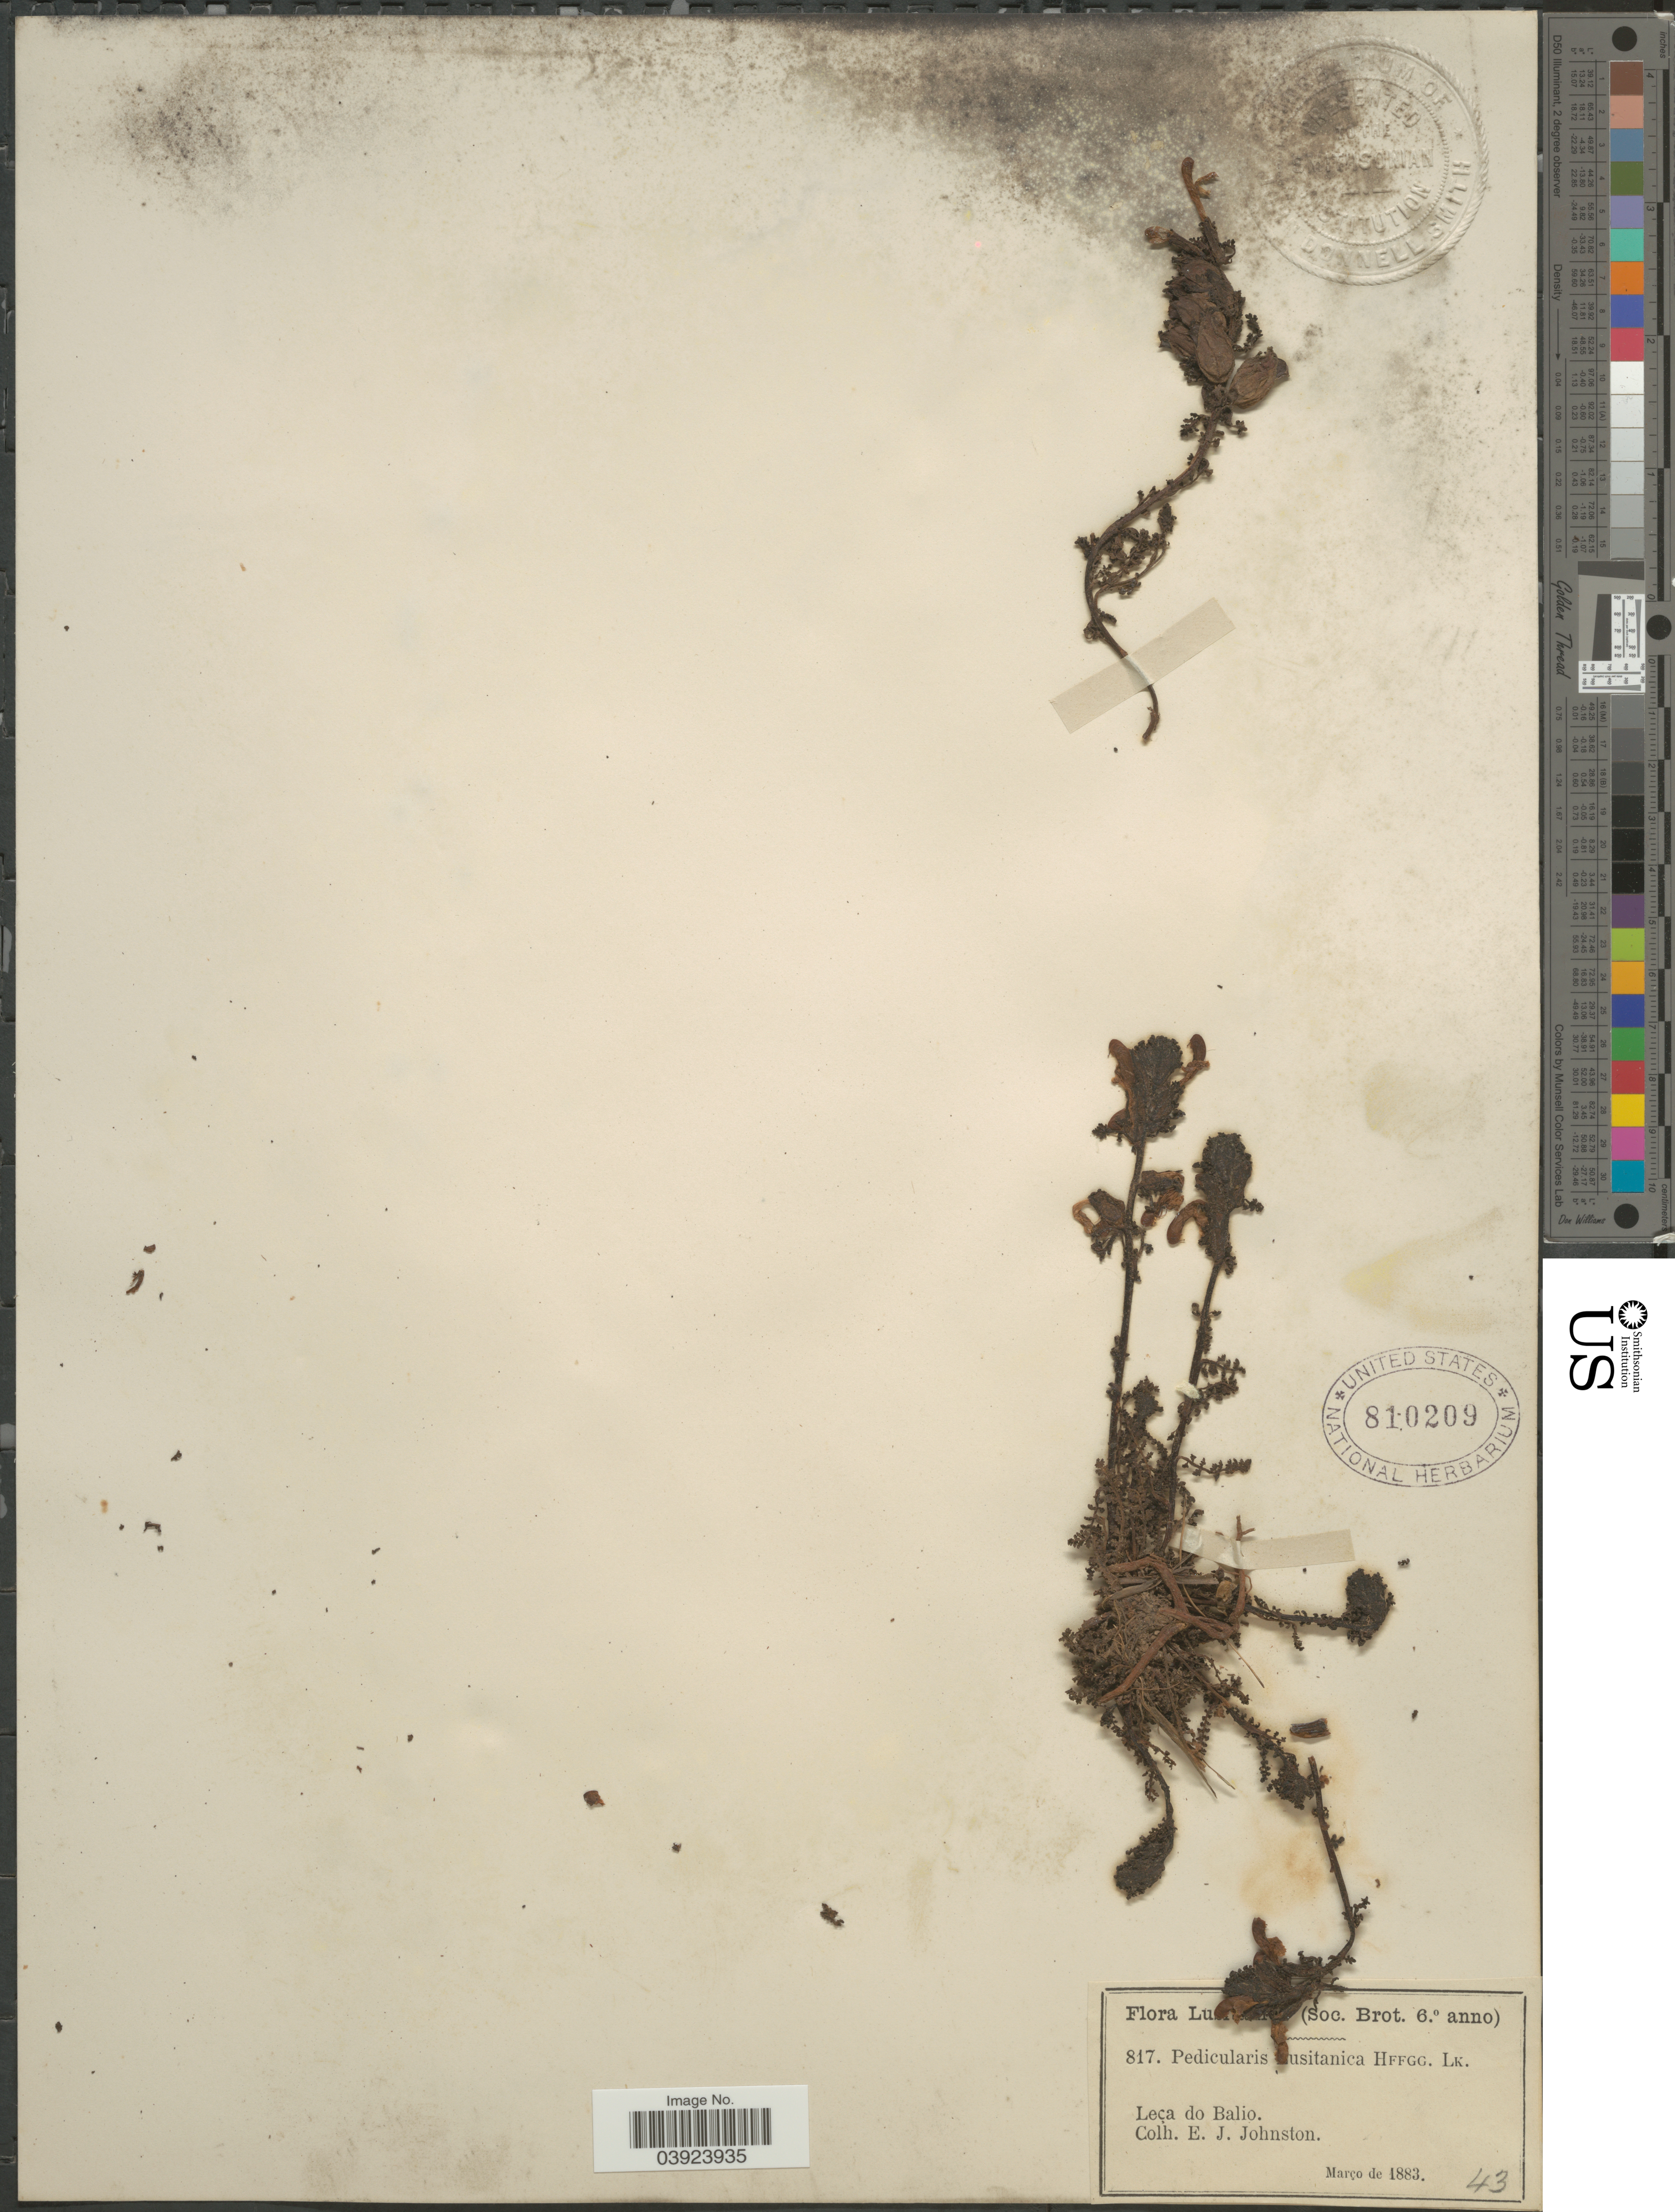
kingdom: Plantae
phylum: Tracheophyta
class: Magnoliopsida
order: Lamiales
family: Orobanchaceae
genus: Pedicularis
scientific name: Pedicularis lusitanica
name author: Hoffmanns. & Link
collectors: E. Johnston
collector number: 817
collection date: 1883-03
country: Portugal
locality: Leça do Balio.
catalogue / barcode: US 810209